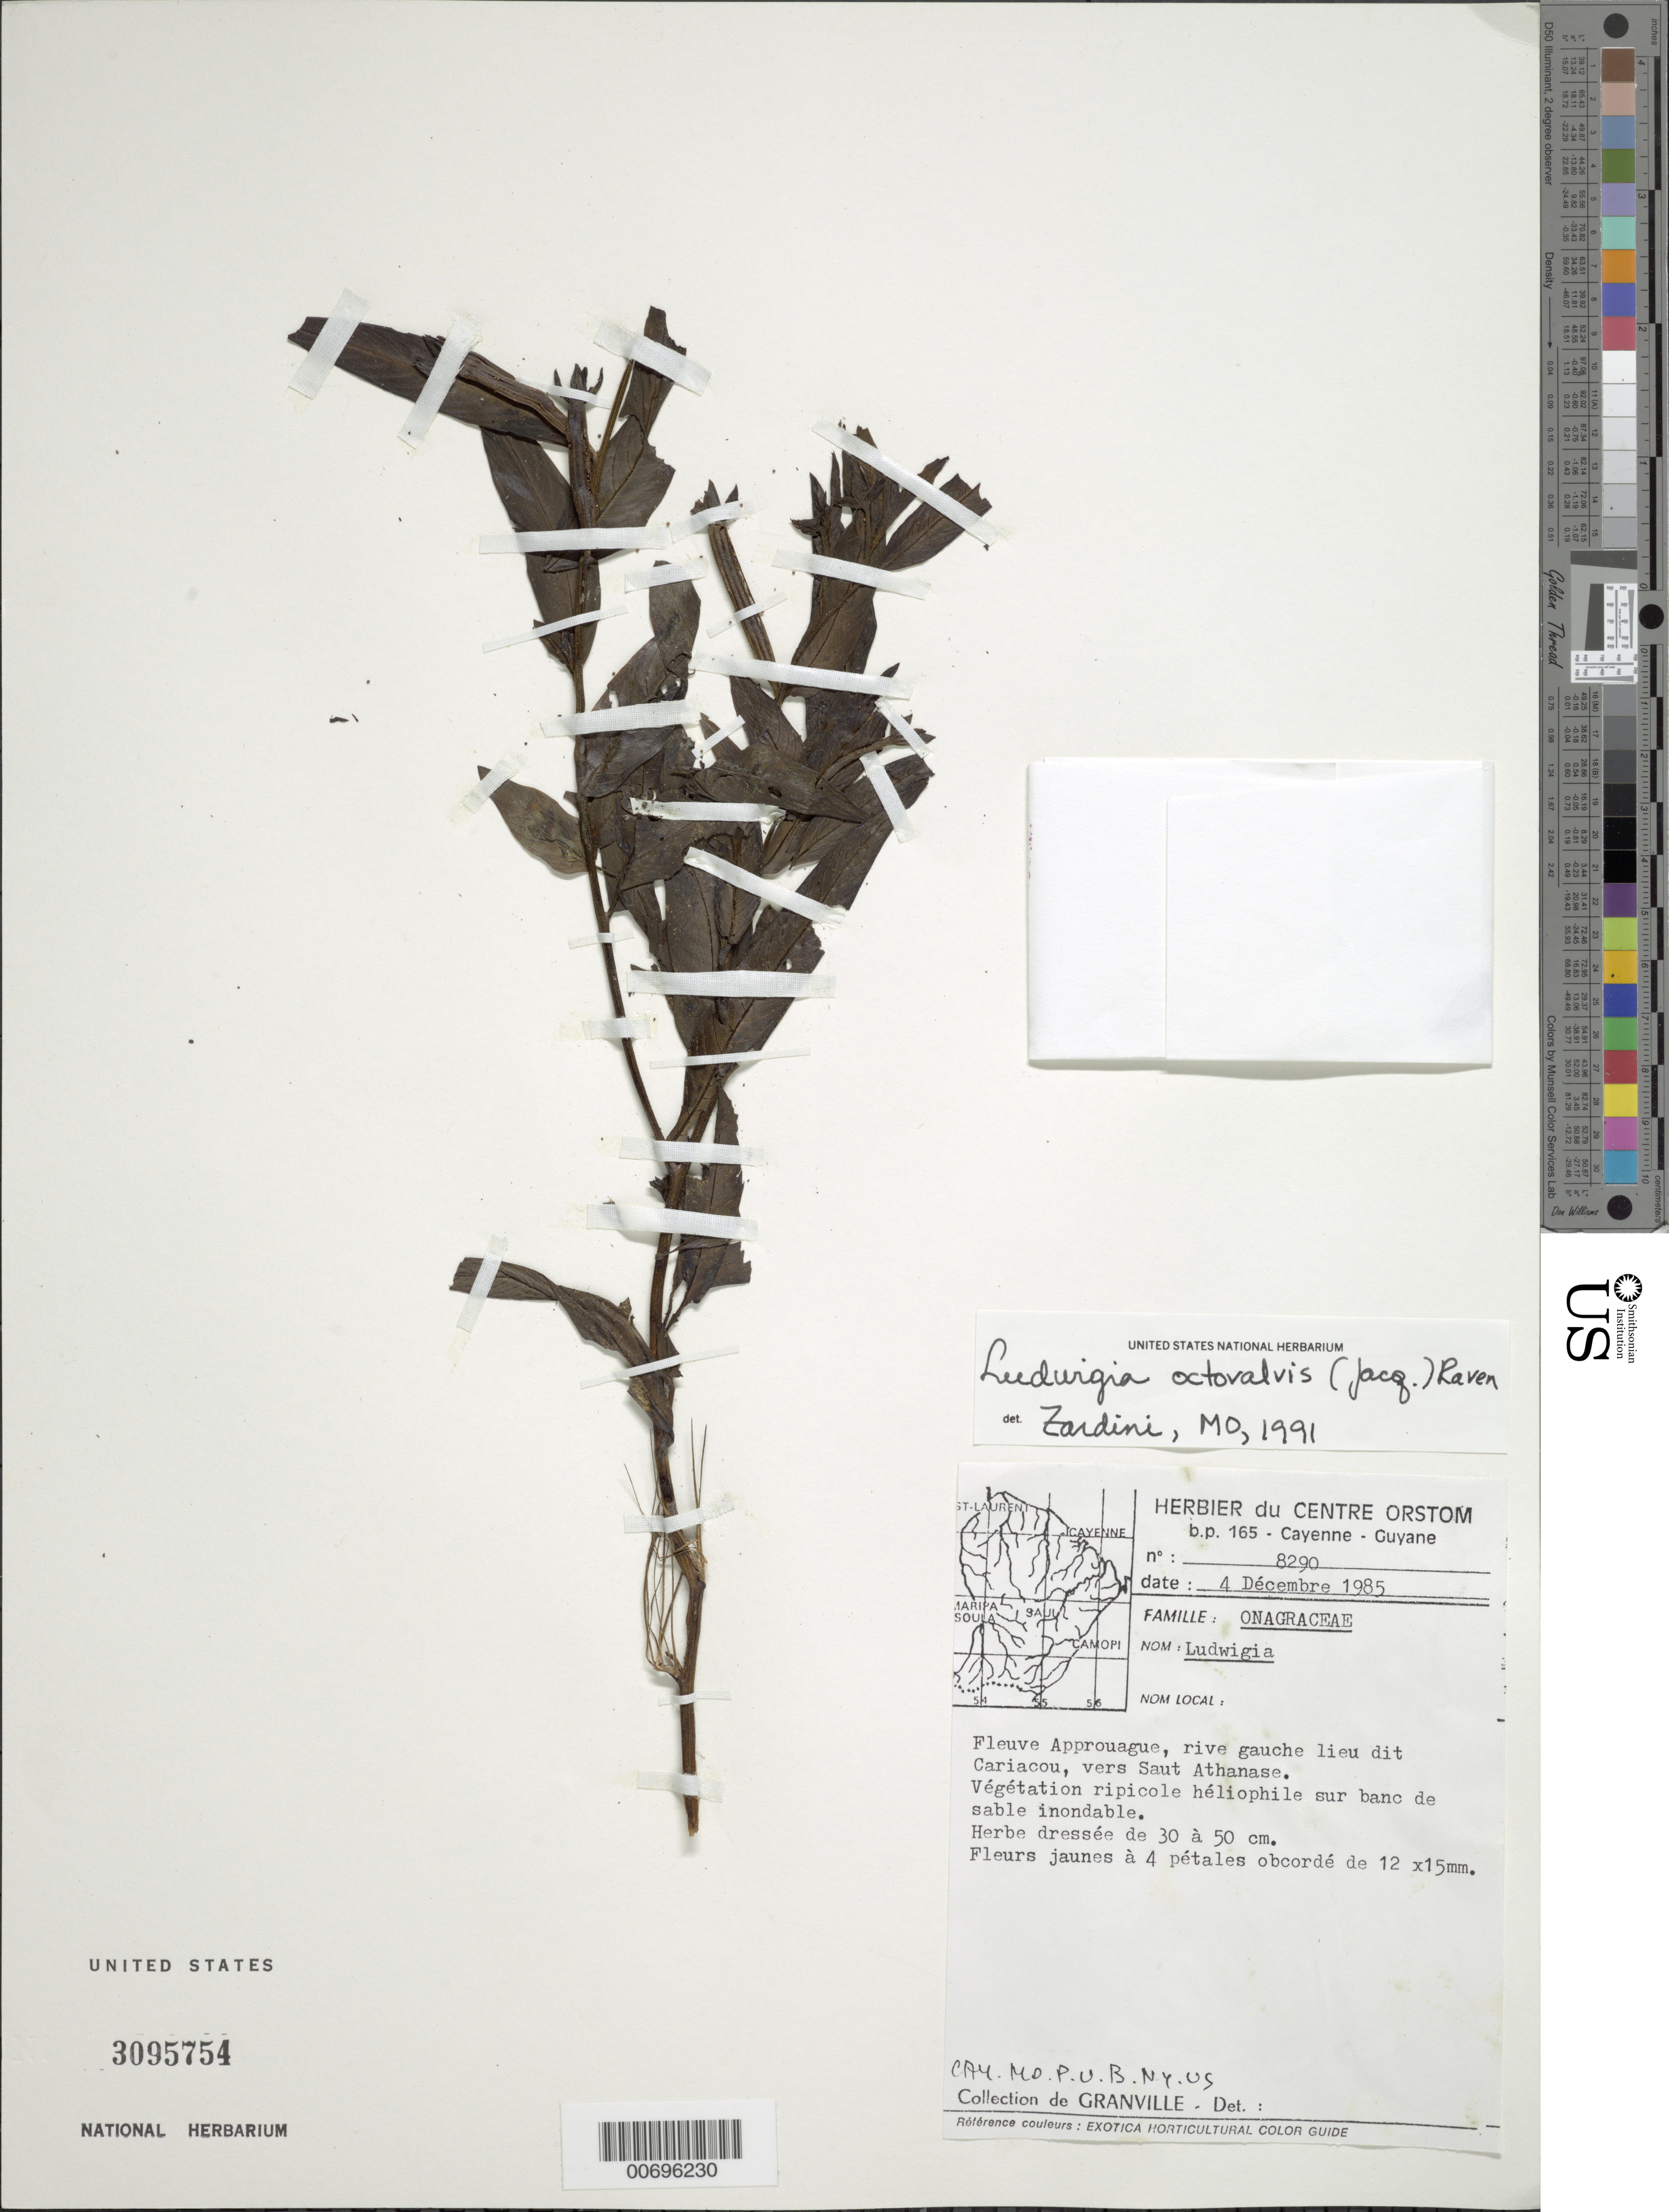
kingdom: Plantae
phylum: Tracheophyta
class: Magnoliopsida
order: Myrtales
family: Onagraceae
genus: Ludwigia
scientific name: Ludwigia octovalvis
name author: (Jacq.) P.H. Raven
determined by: Zardini, E. M.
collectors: J.-J. de Granville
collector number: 8290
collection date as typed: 4-Dec-85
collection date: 1985-12-04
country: French Guiana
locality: Approuague R., Cariacou, vers Saut Athanase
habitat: Vegetaion ripicole heliophile sur banc de sable inondable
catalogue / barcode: US 3095754